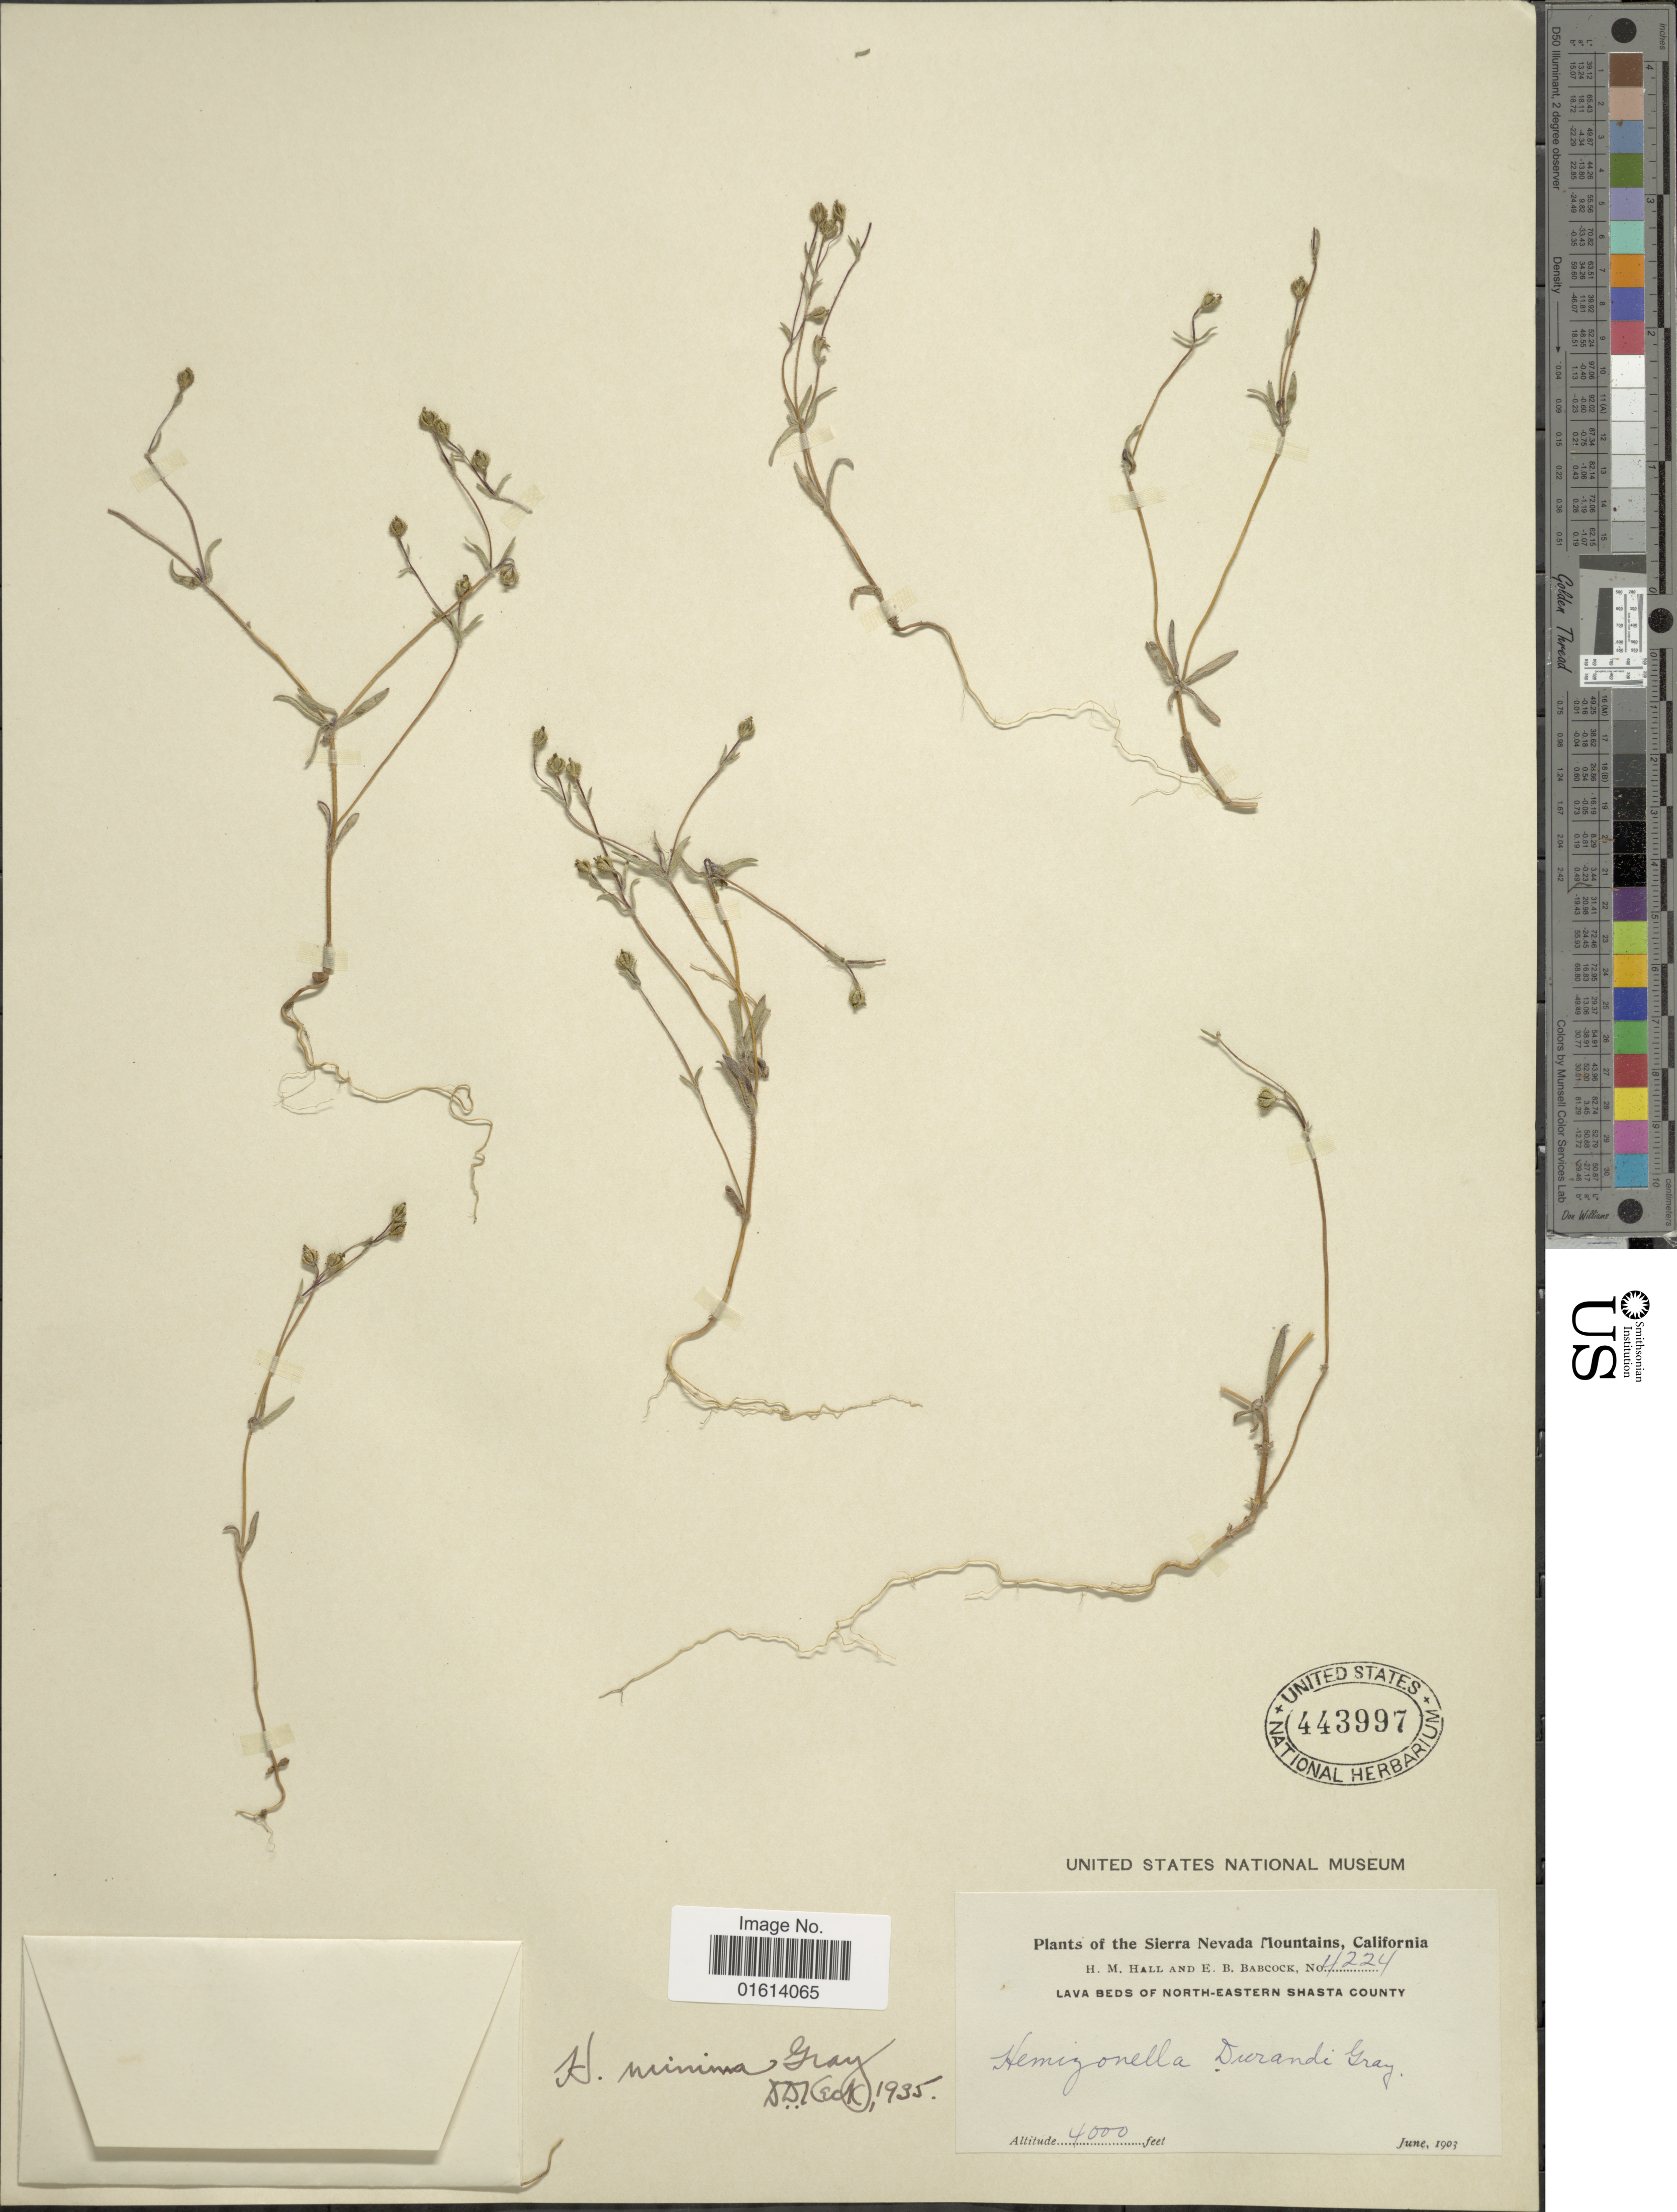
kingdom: Plantae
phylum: Tracheophyta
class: Magnoliopsida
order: Asterales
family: Asteraceae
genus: Hemizonella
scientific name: Hemizonella minima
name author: (A. Gray) A. Gray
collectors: H. M. Hall & E. B. Babcock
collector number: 4224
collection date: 1903-06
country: United States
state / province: California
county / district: Shasta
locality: Sierra Nevada Mountains, Lava Beds of North-Eastern Shasta County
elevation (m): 1219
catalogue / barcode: US 443997